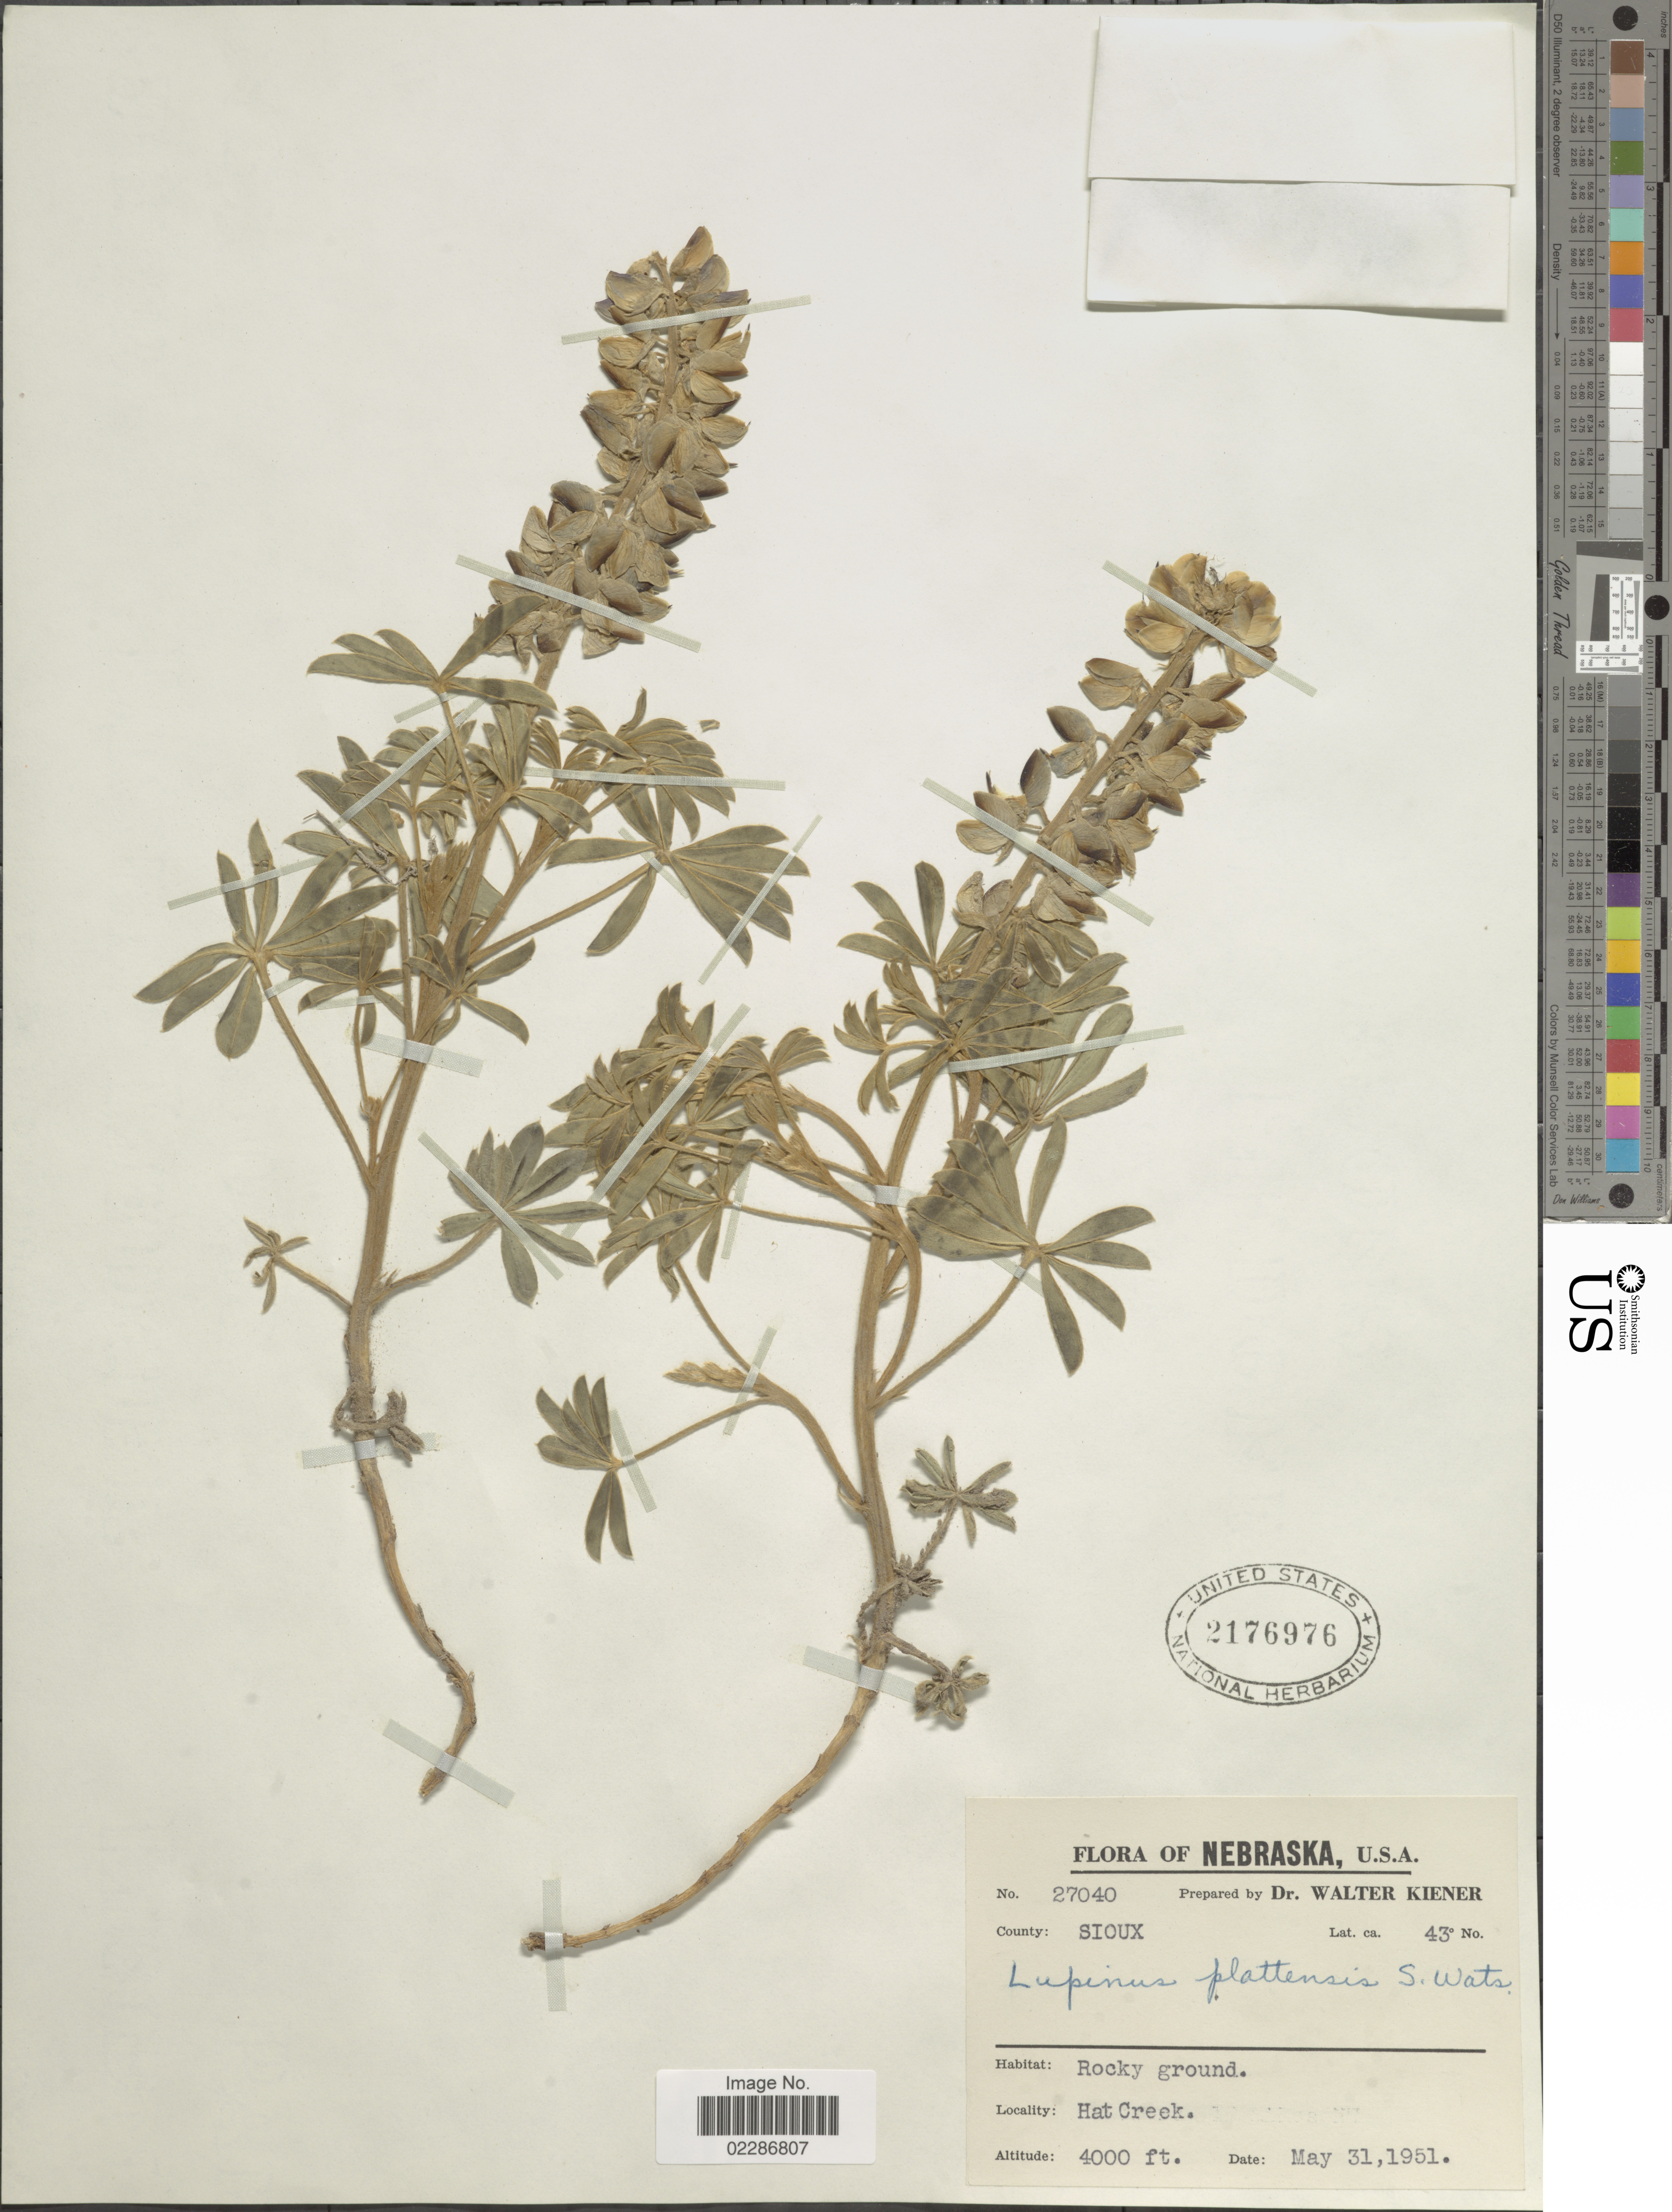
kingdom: Plantae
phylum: Tracheophyta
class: Magnoliopsida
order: Fabales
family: Fabaceae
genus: Lupinus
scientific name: Lupinus plattensis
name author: S. Watson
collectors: W. Kiener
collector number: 27040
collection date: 1951-05-31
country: United States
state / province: Nebraska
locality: Sioux, Rocky ground, Hat Creek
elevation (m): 1219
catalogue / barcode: US 2176976